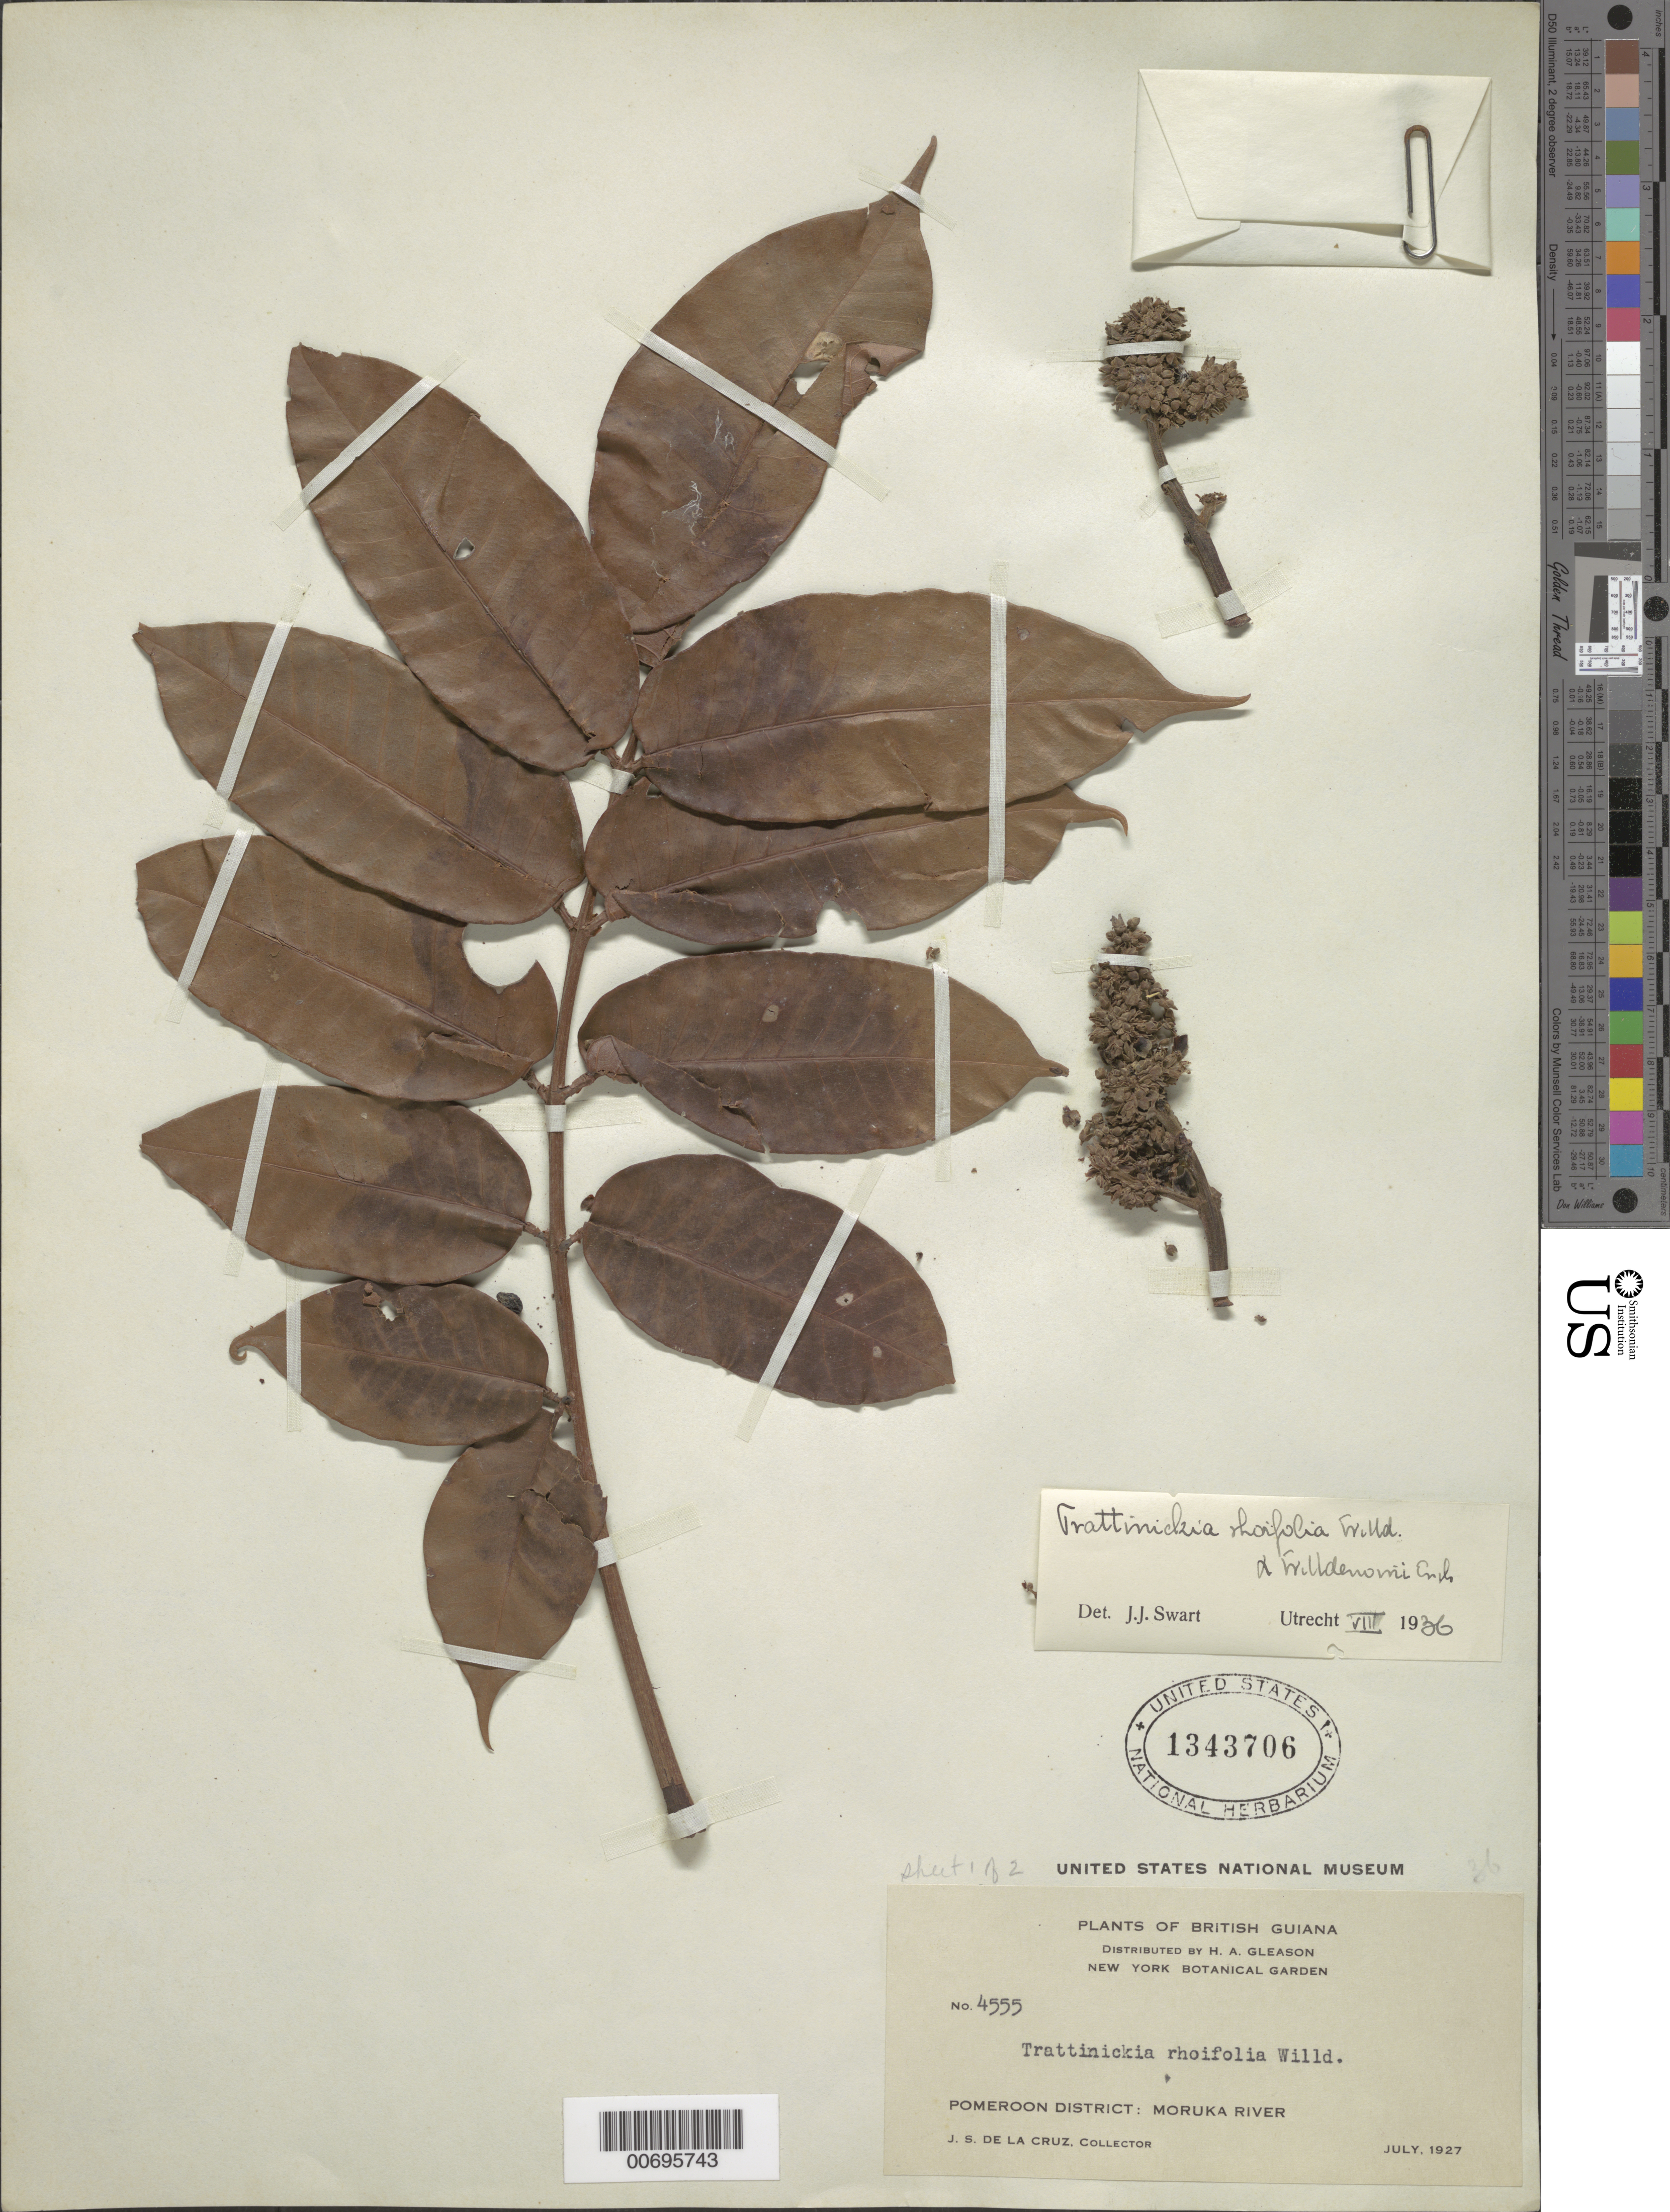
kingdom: Plantae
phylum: Tracheophyta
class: Magnoliopsida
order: Sapindales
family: Burseraceae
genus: Trattinnickia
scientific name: Trattinnickia rhoifolia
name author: Willd.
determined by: Swart, Jan J., (UTRECHT)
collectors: J. S. de la Cruz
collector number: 4555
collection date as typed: Jul-27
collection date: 1927-07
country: Guyana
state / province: Barima-Waini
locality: Moruka R., Pomeroon Dist.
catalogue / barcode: US 1343706